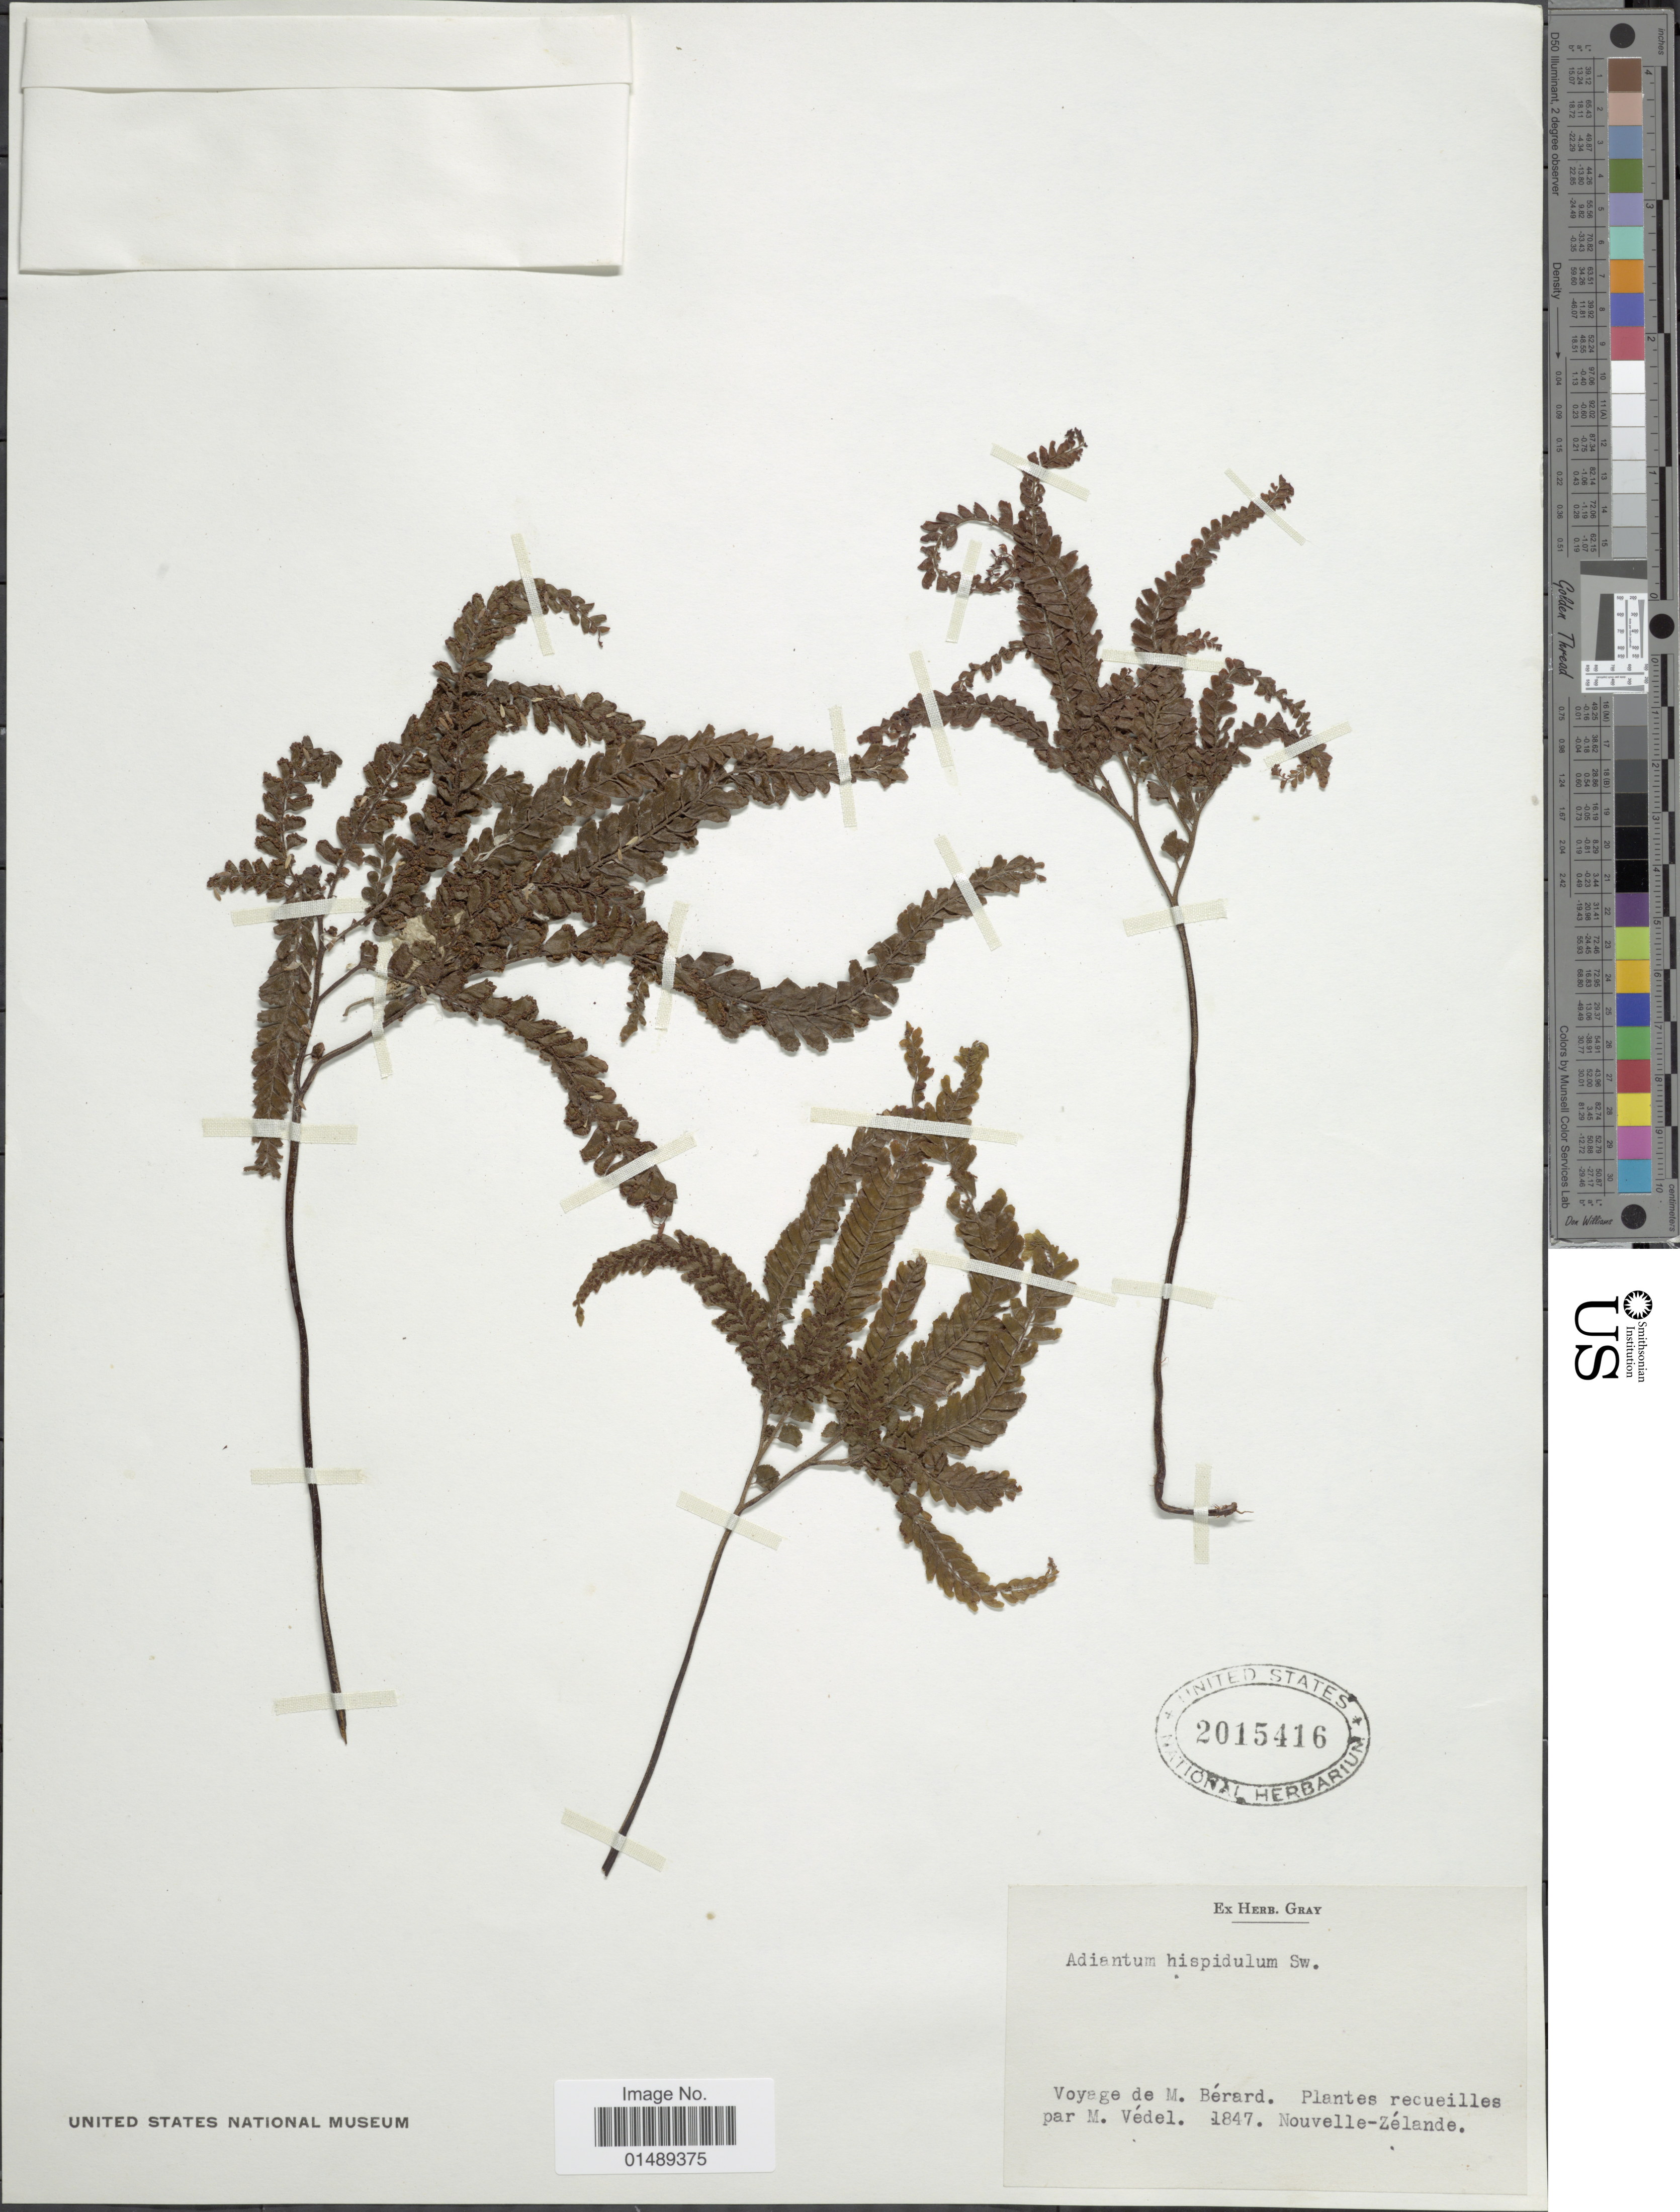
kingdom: Plantae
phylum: Tracheophyta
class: Polypodiopsida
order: Polypodiales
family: Pteridaceae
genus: Adiantum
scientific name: Adiantum hispidulum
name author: Sw.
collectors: M. Berard & M. Védel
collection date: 1847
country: New Zealand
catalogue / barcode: US 2015416